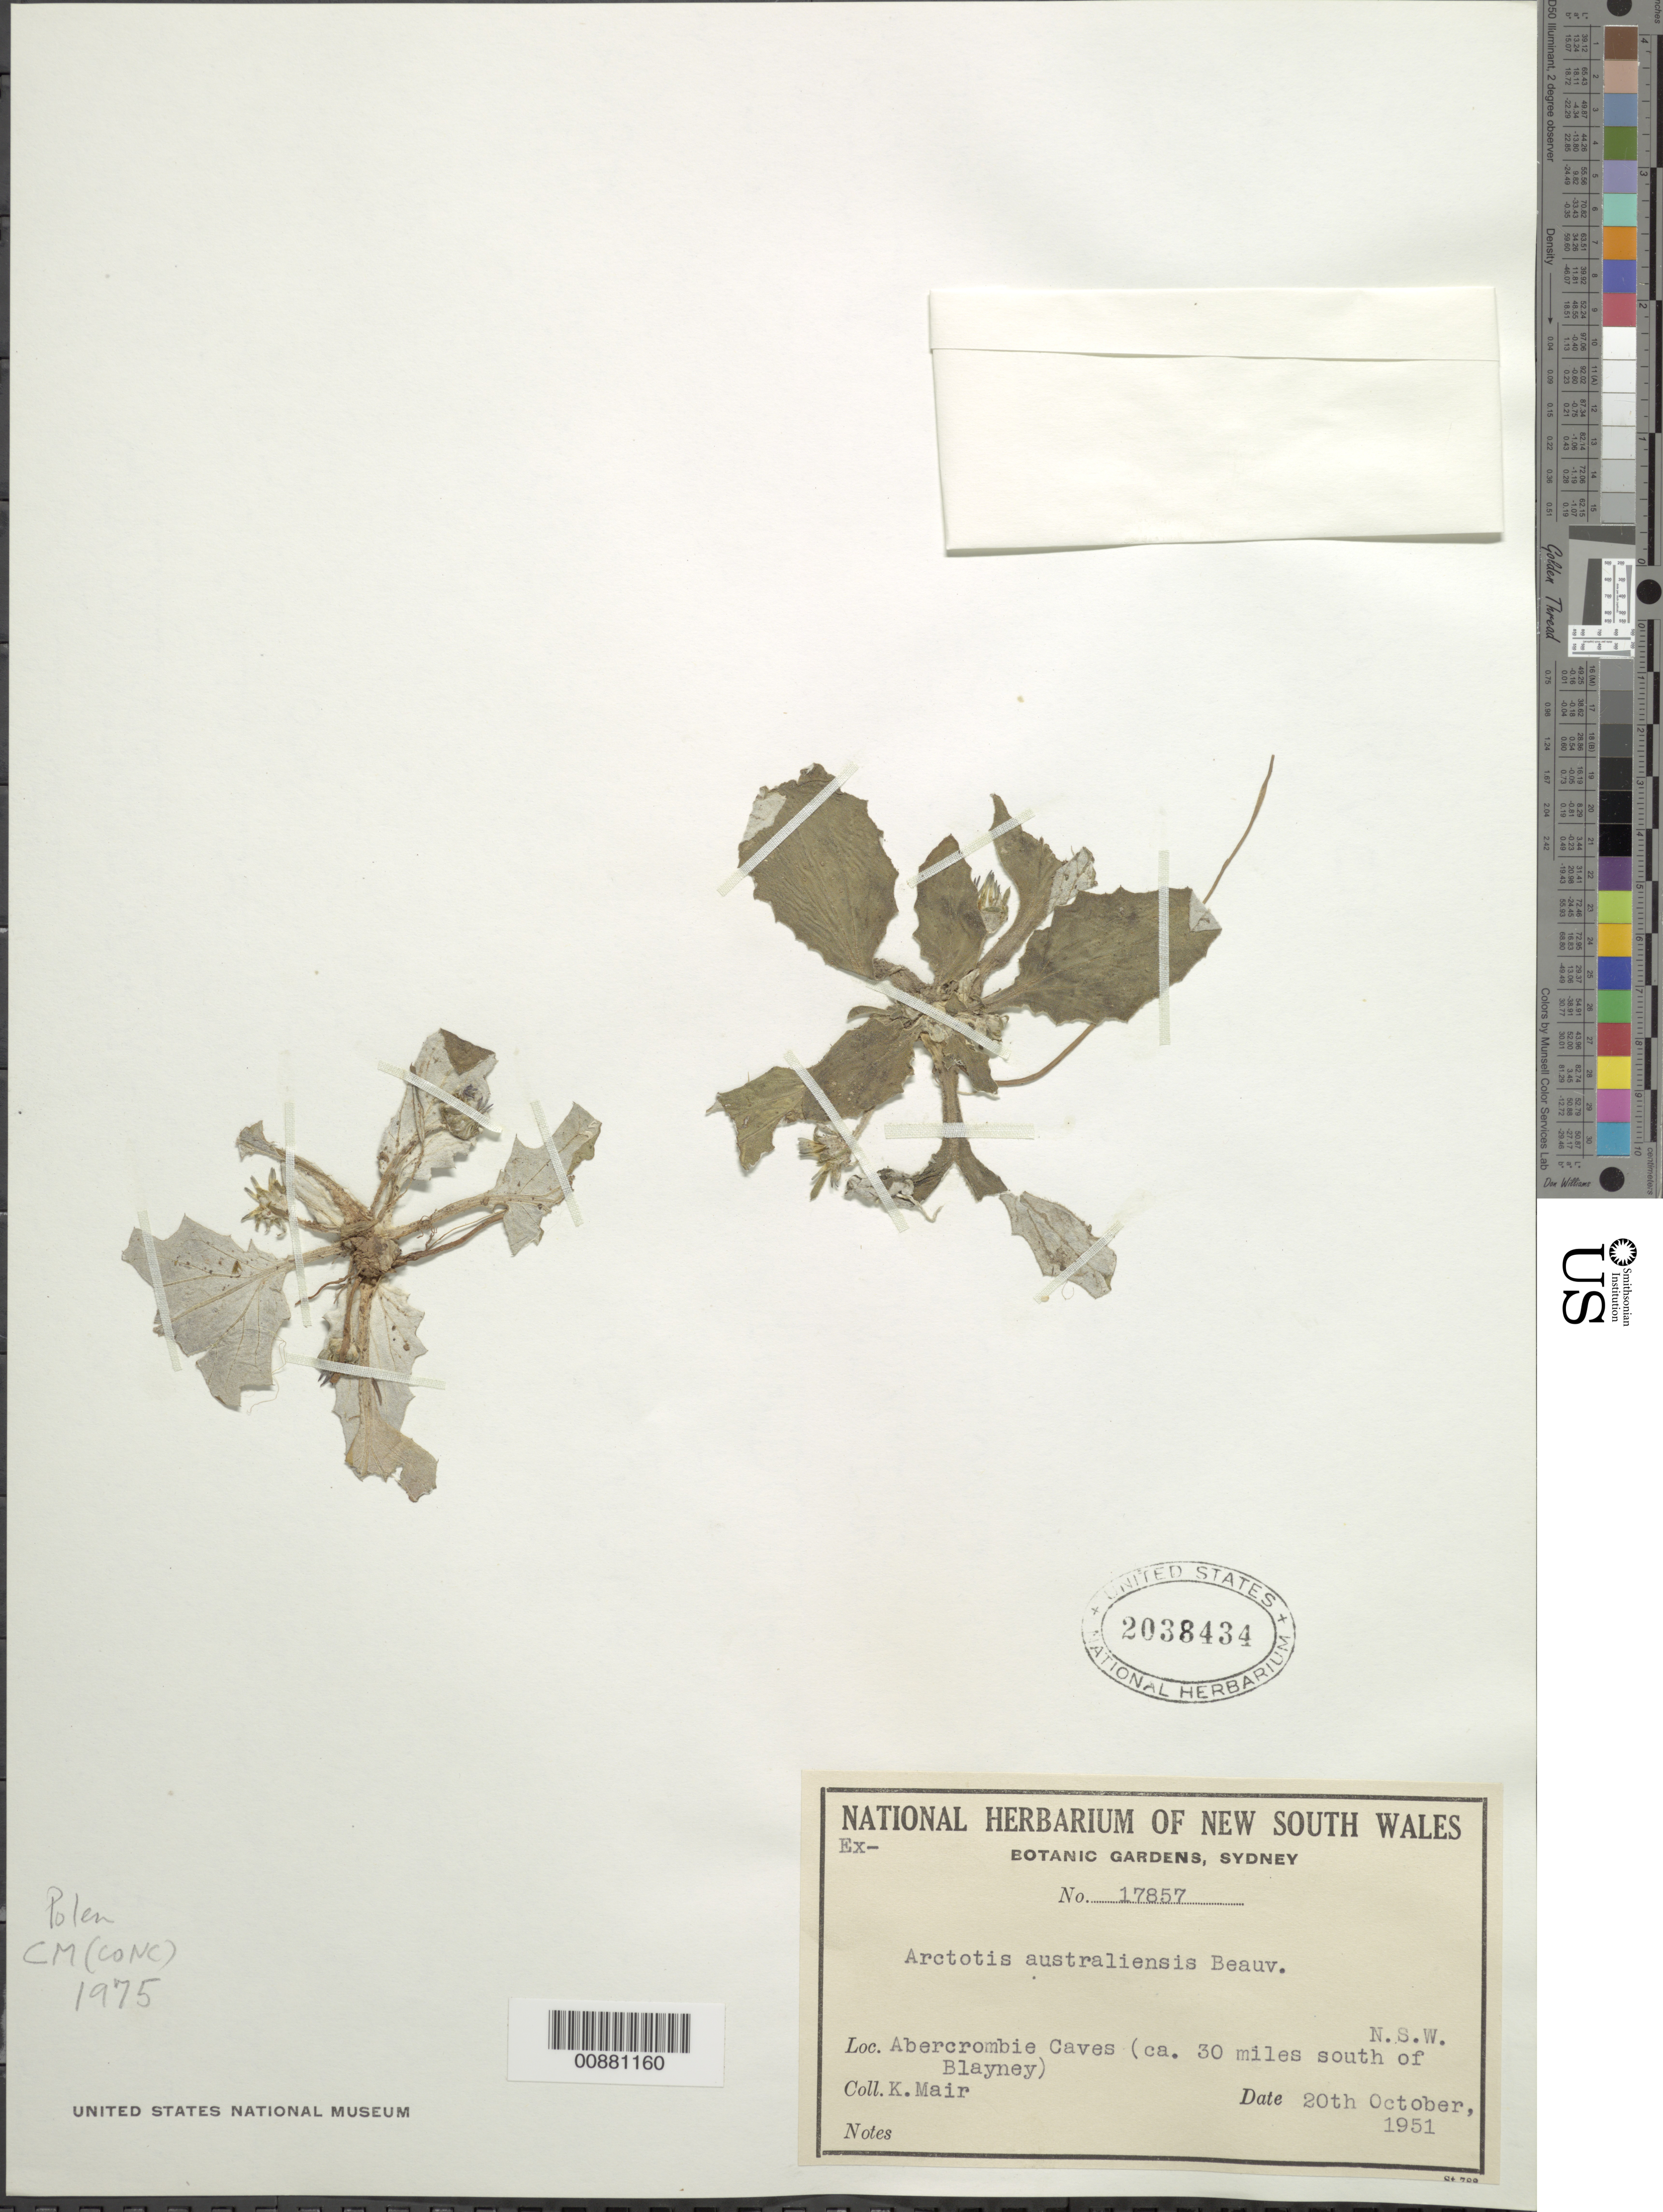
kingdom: Plantae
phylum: Tracheophyta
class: Magnoliopsida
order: Asterales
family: Asteraceae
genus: Cymbonotus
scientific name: Cymbonotus lawsonianus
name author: Gaudich.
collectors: K. Mair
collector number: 17857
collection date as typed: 20 October 1951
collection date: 1951-10-20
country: Australia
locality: Abercrombie Caves (ca 30 miles south of Blayney)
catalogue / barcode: US 2038434